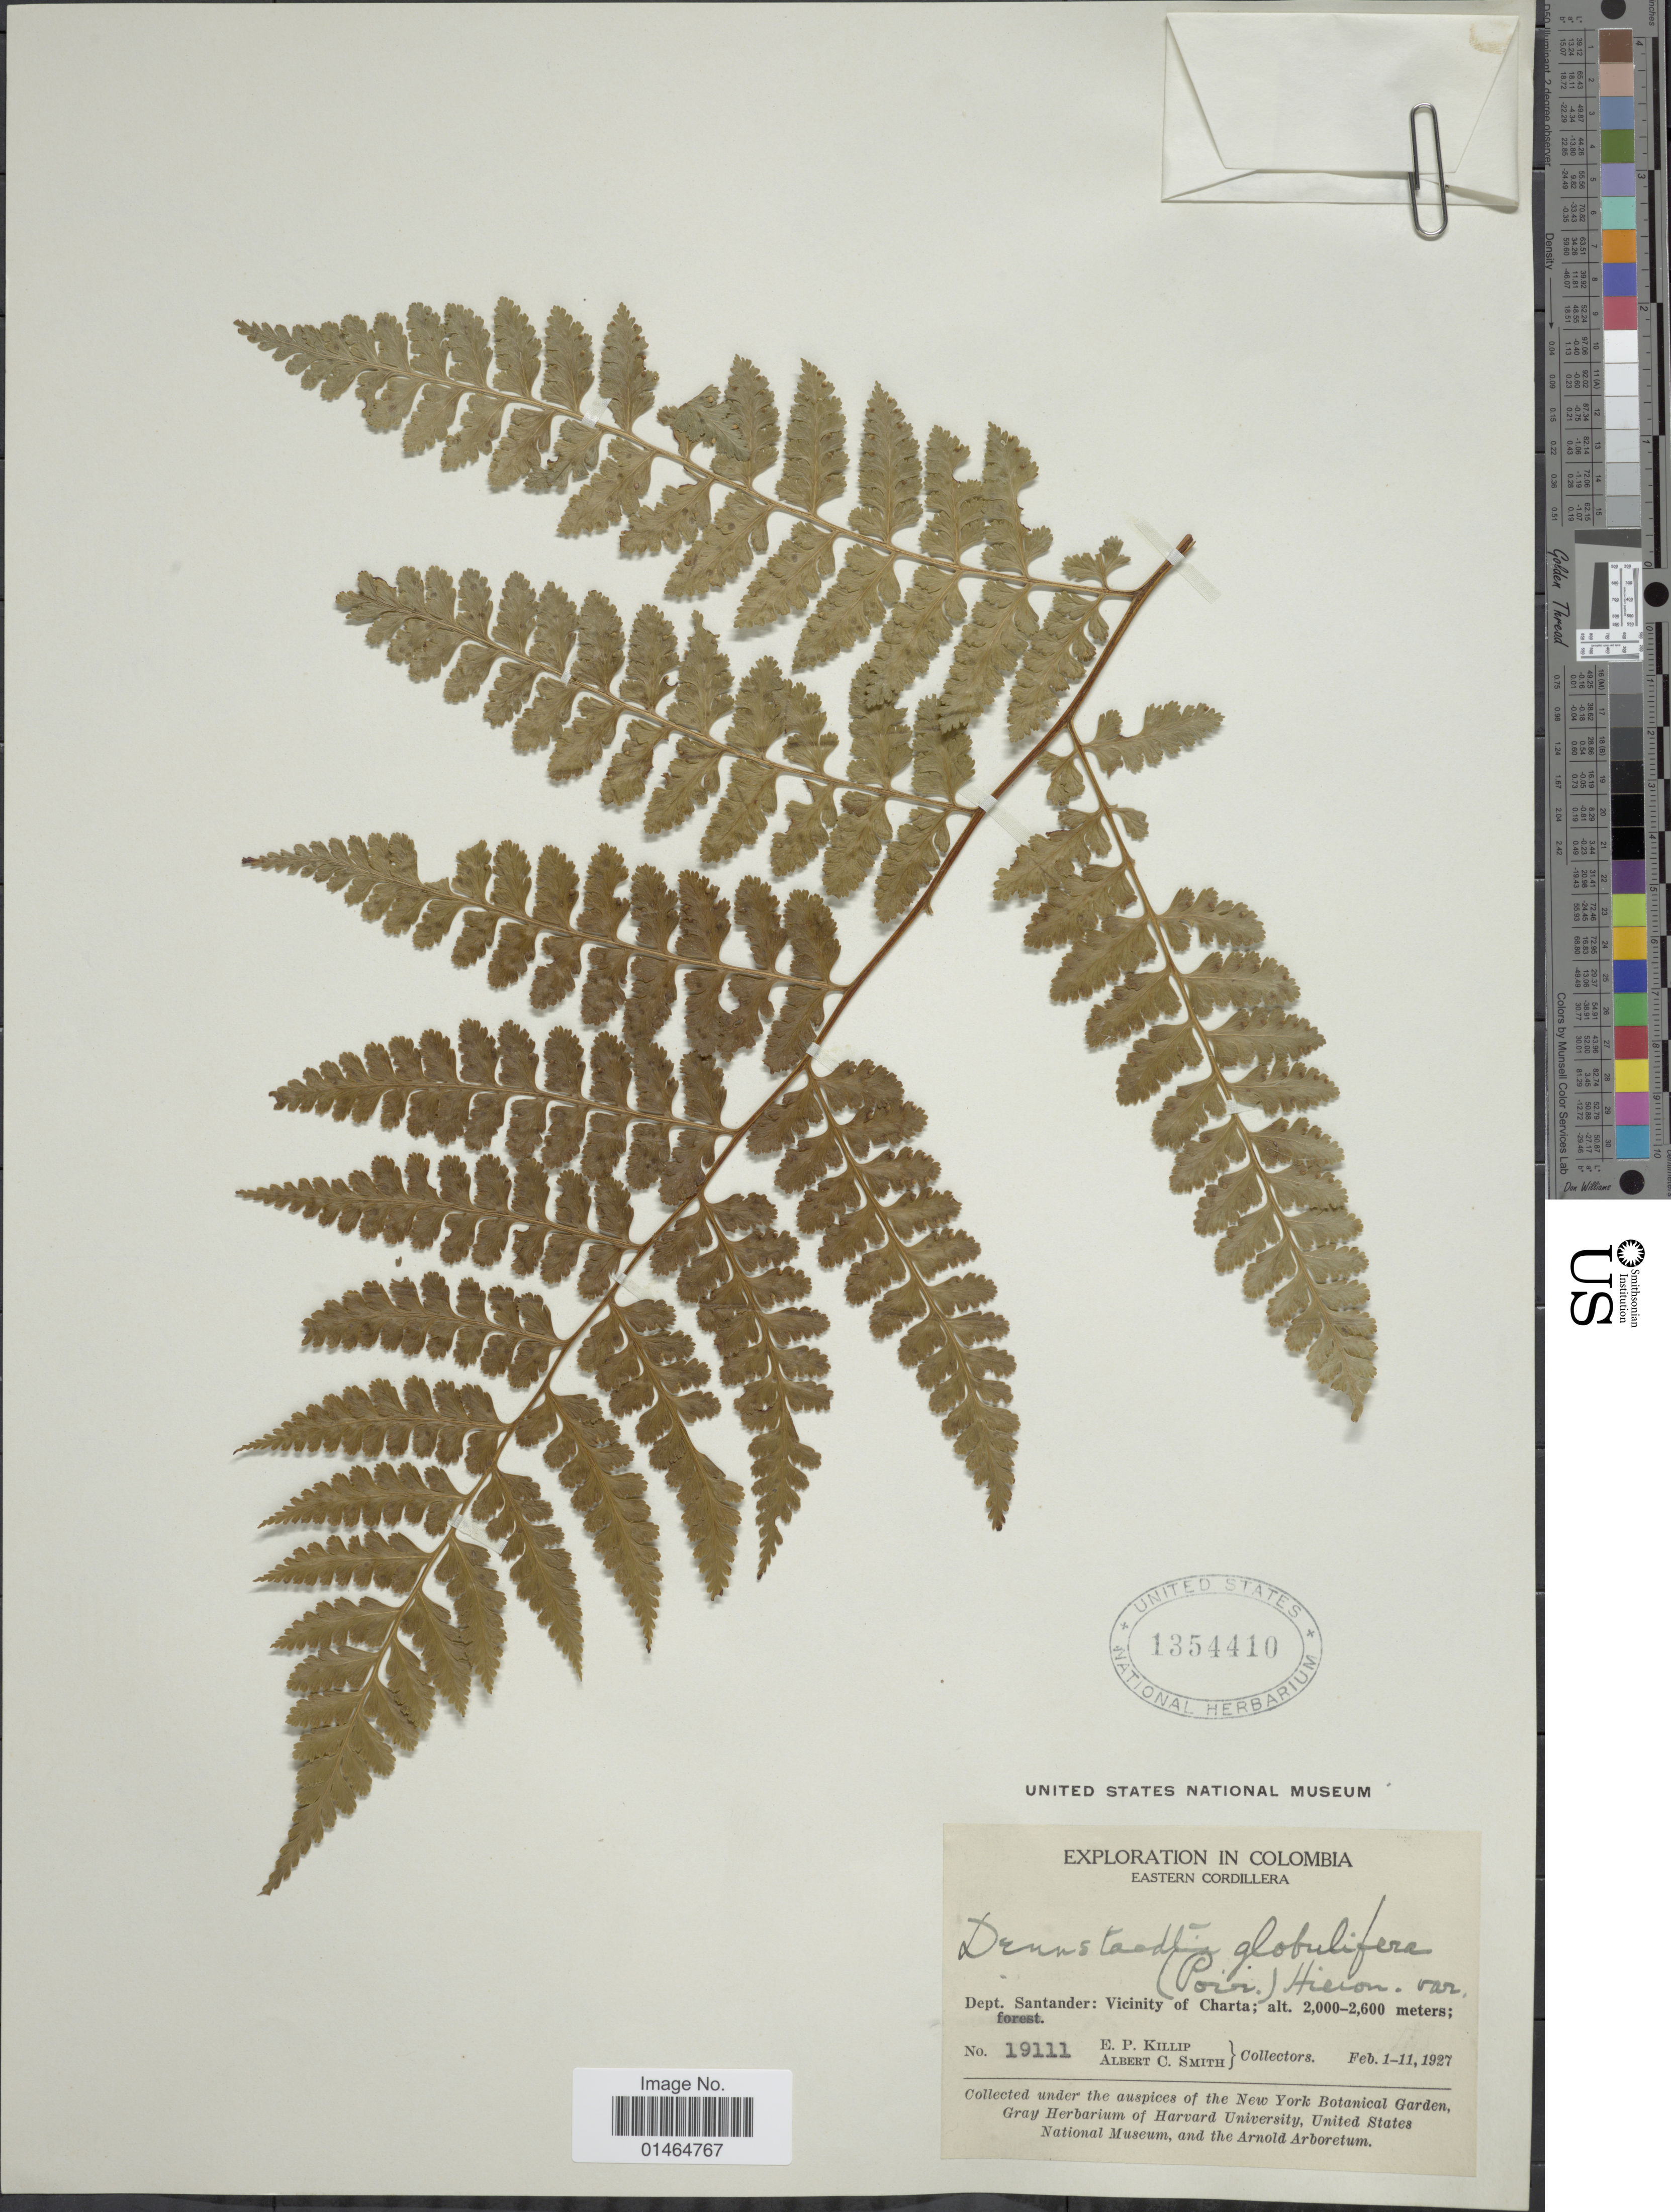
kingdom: Plantae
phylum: Tracheophyta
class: Polypodiopsida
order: Polypodiales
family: Dennstaedtiaceae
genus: Dennstaedtia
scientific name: Dennstaedtia globulifera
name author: (Poir.) Hieron.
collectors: E. P. Killip & A. C. Smith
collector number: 19111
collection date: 1927-02-01/1927-02-11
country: Colombia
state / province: Santander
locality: Eastern Cordillera. Vicinity of Charta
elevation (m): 2000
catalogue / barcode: US 1354410